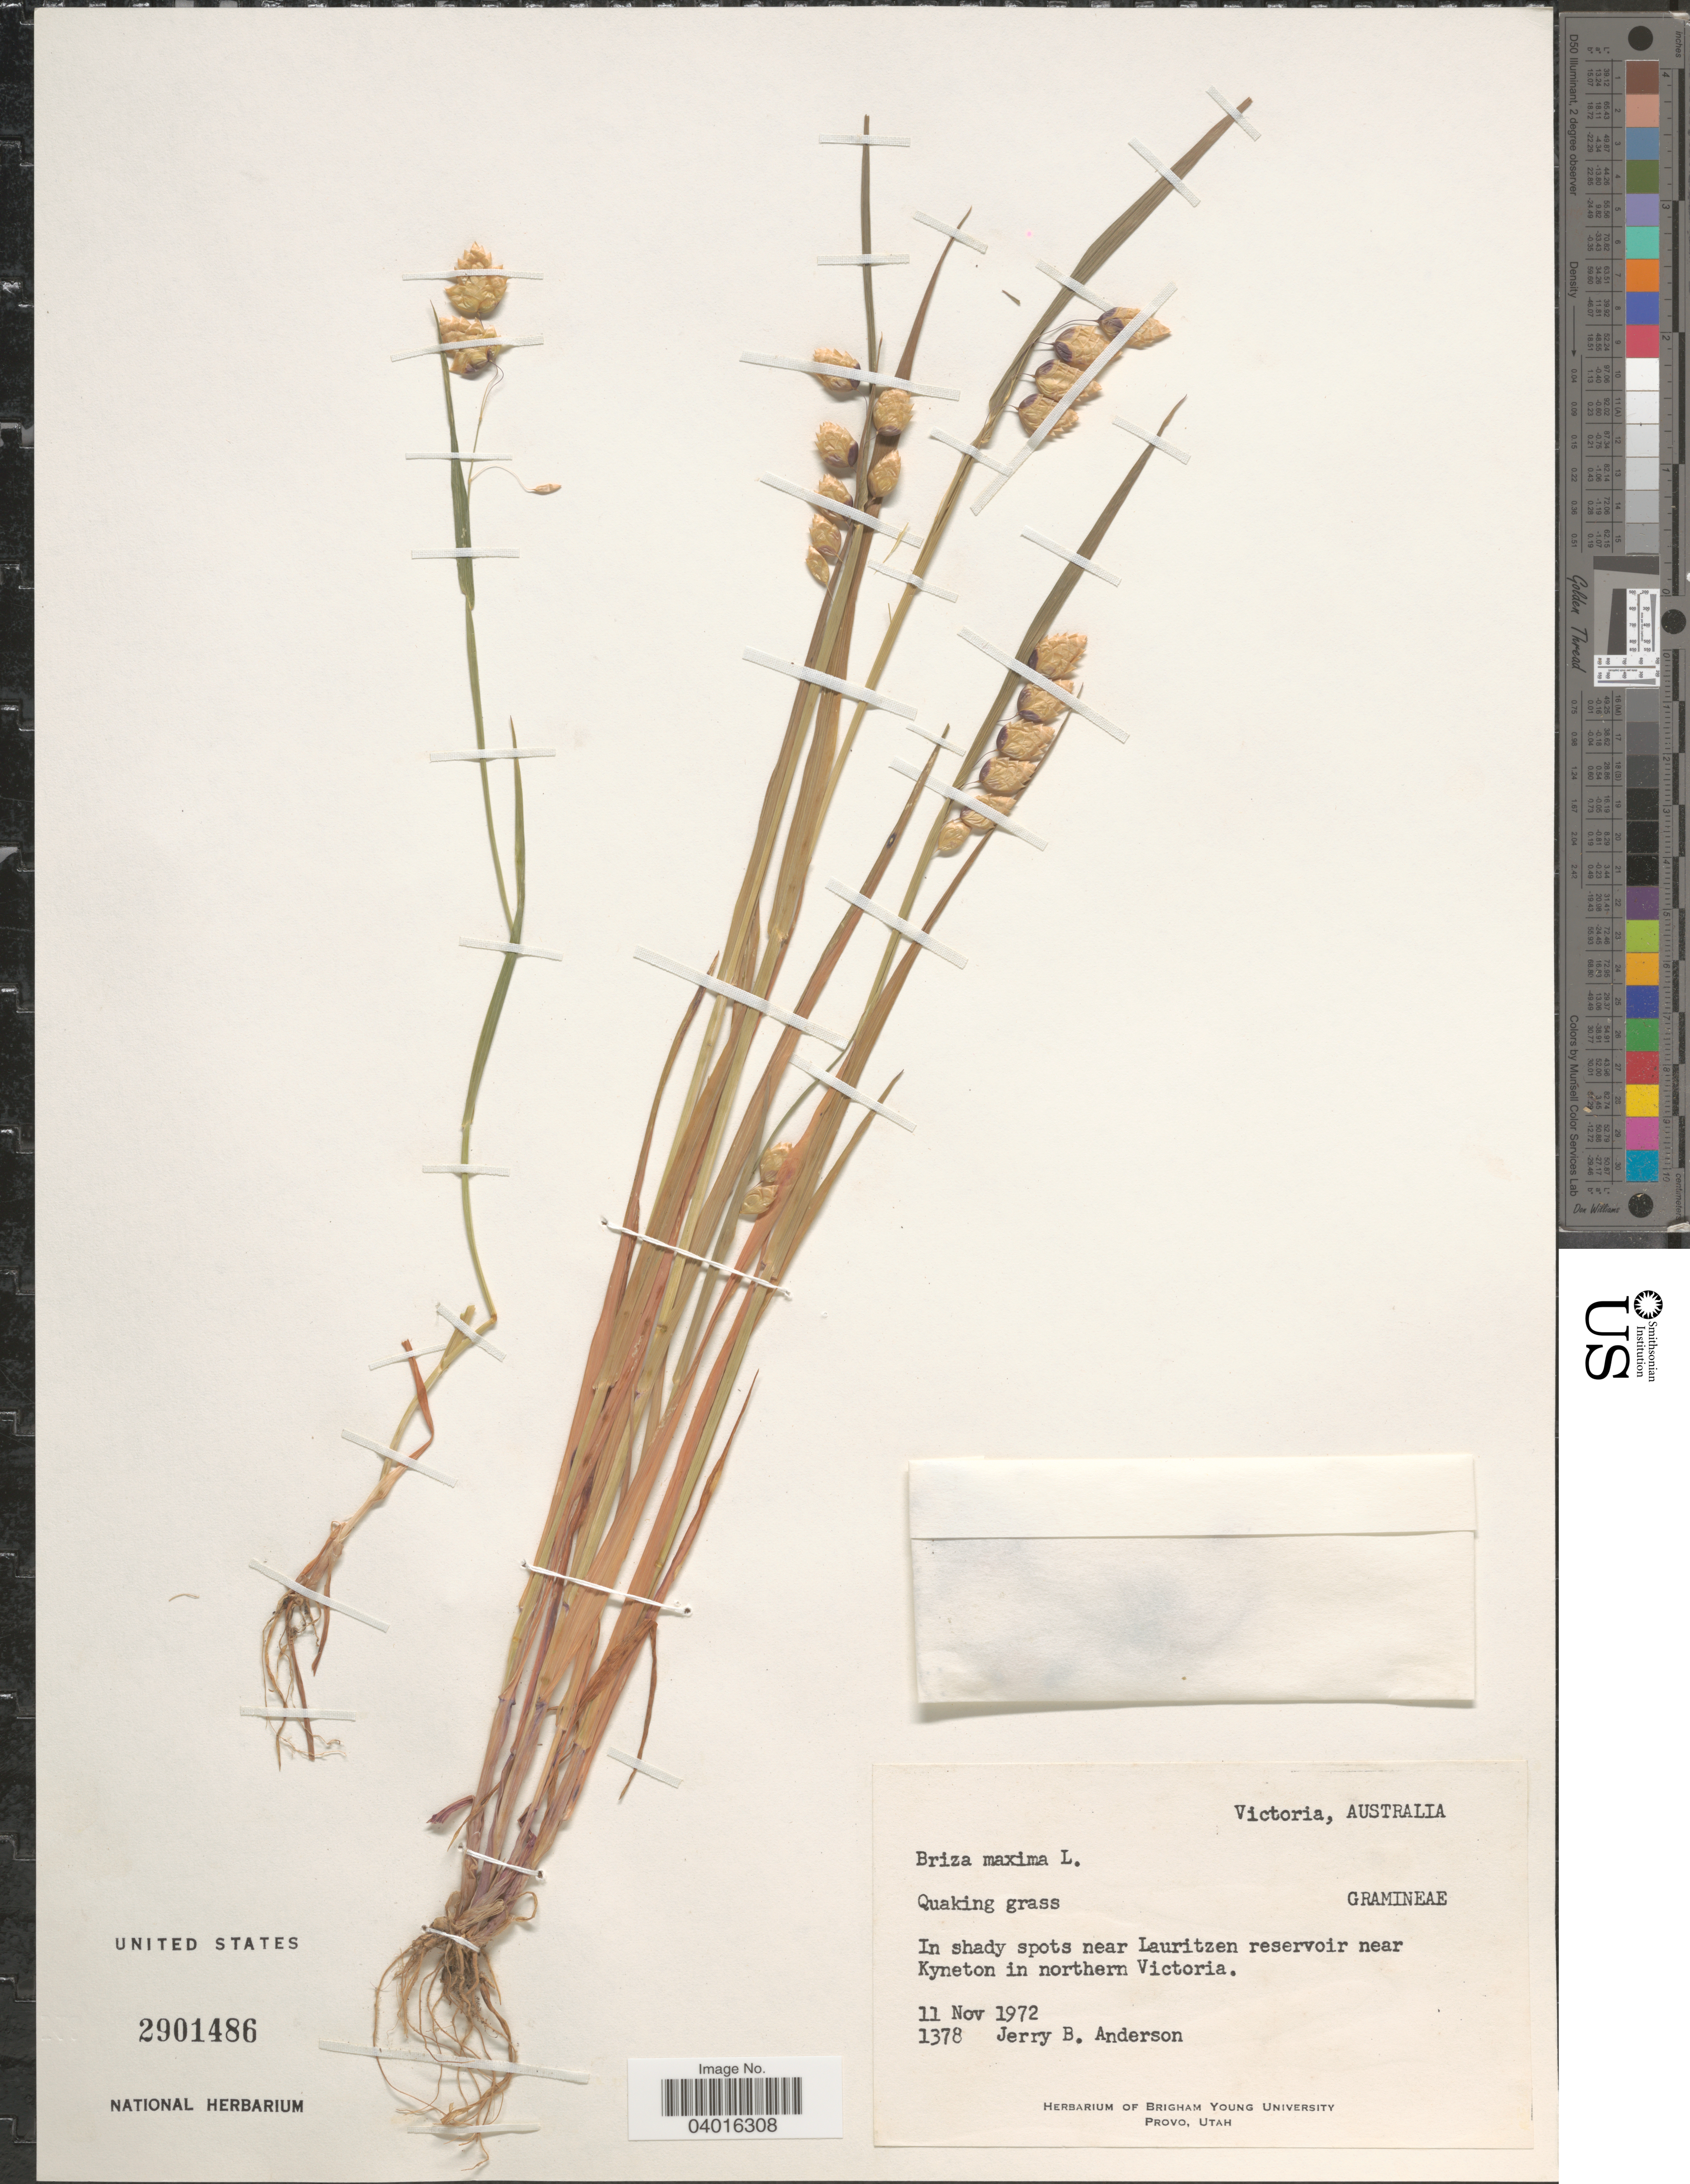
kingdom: Plantae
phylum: Tracheophyta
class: Liliopsida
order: Poales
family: Poaceae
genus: Briza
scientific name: Briza maxima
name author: L.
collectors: J. B. Anderson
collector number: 1378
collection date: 1972-11-11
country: Australia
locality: Victoria. In shady spots near Lauritzen reservoir near Kyneton in northern Victoria.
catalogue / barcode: US 2901486